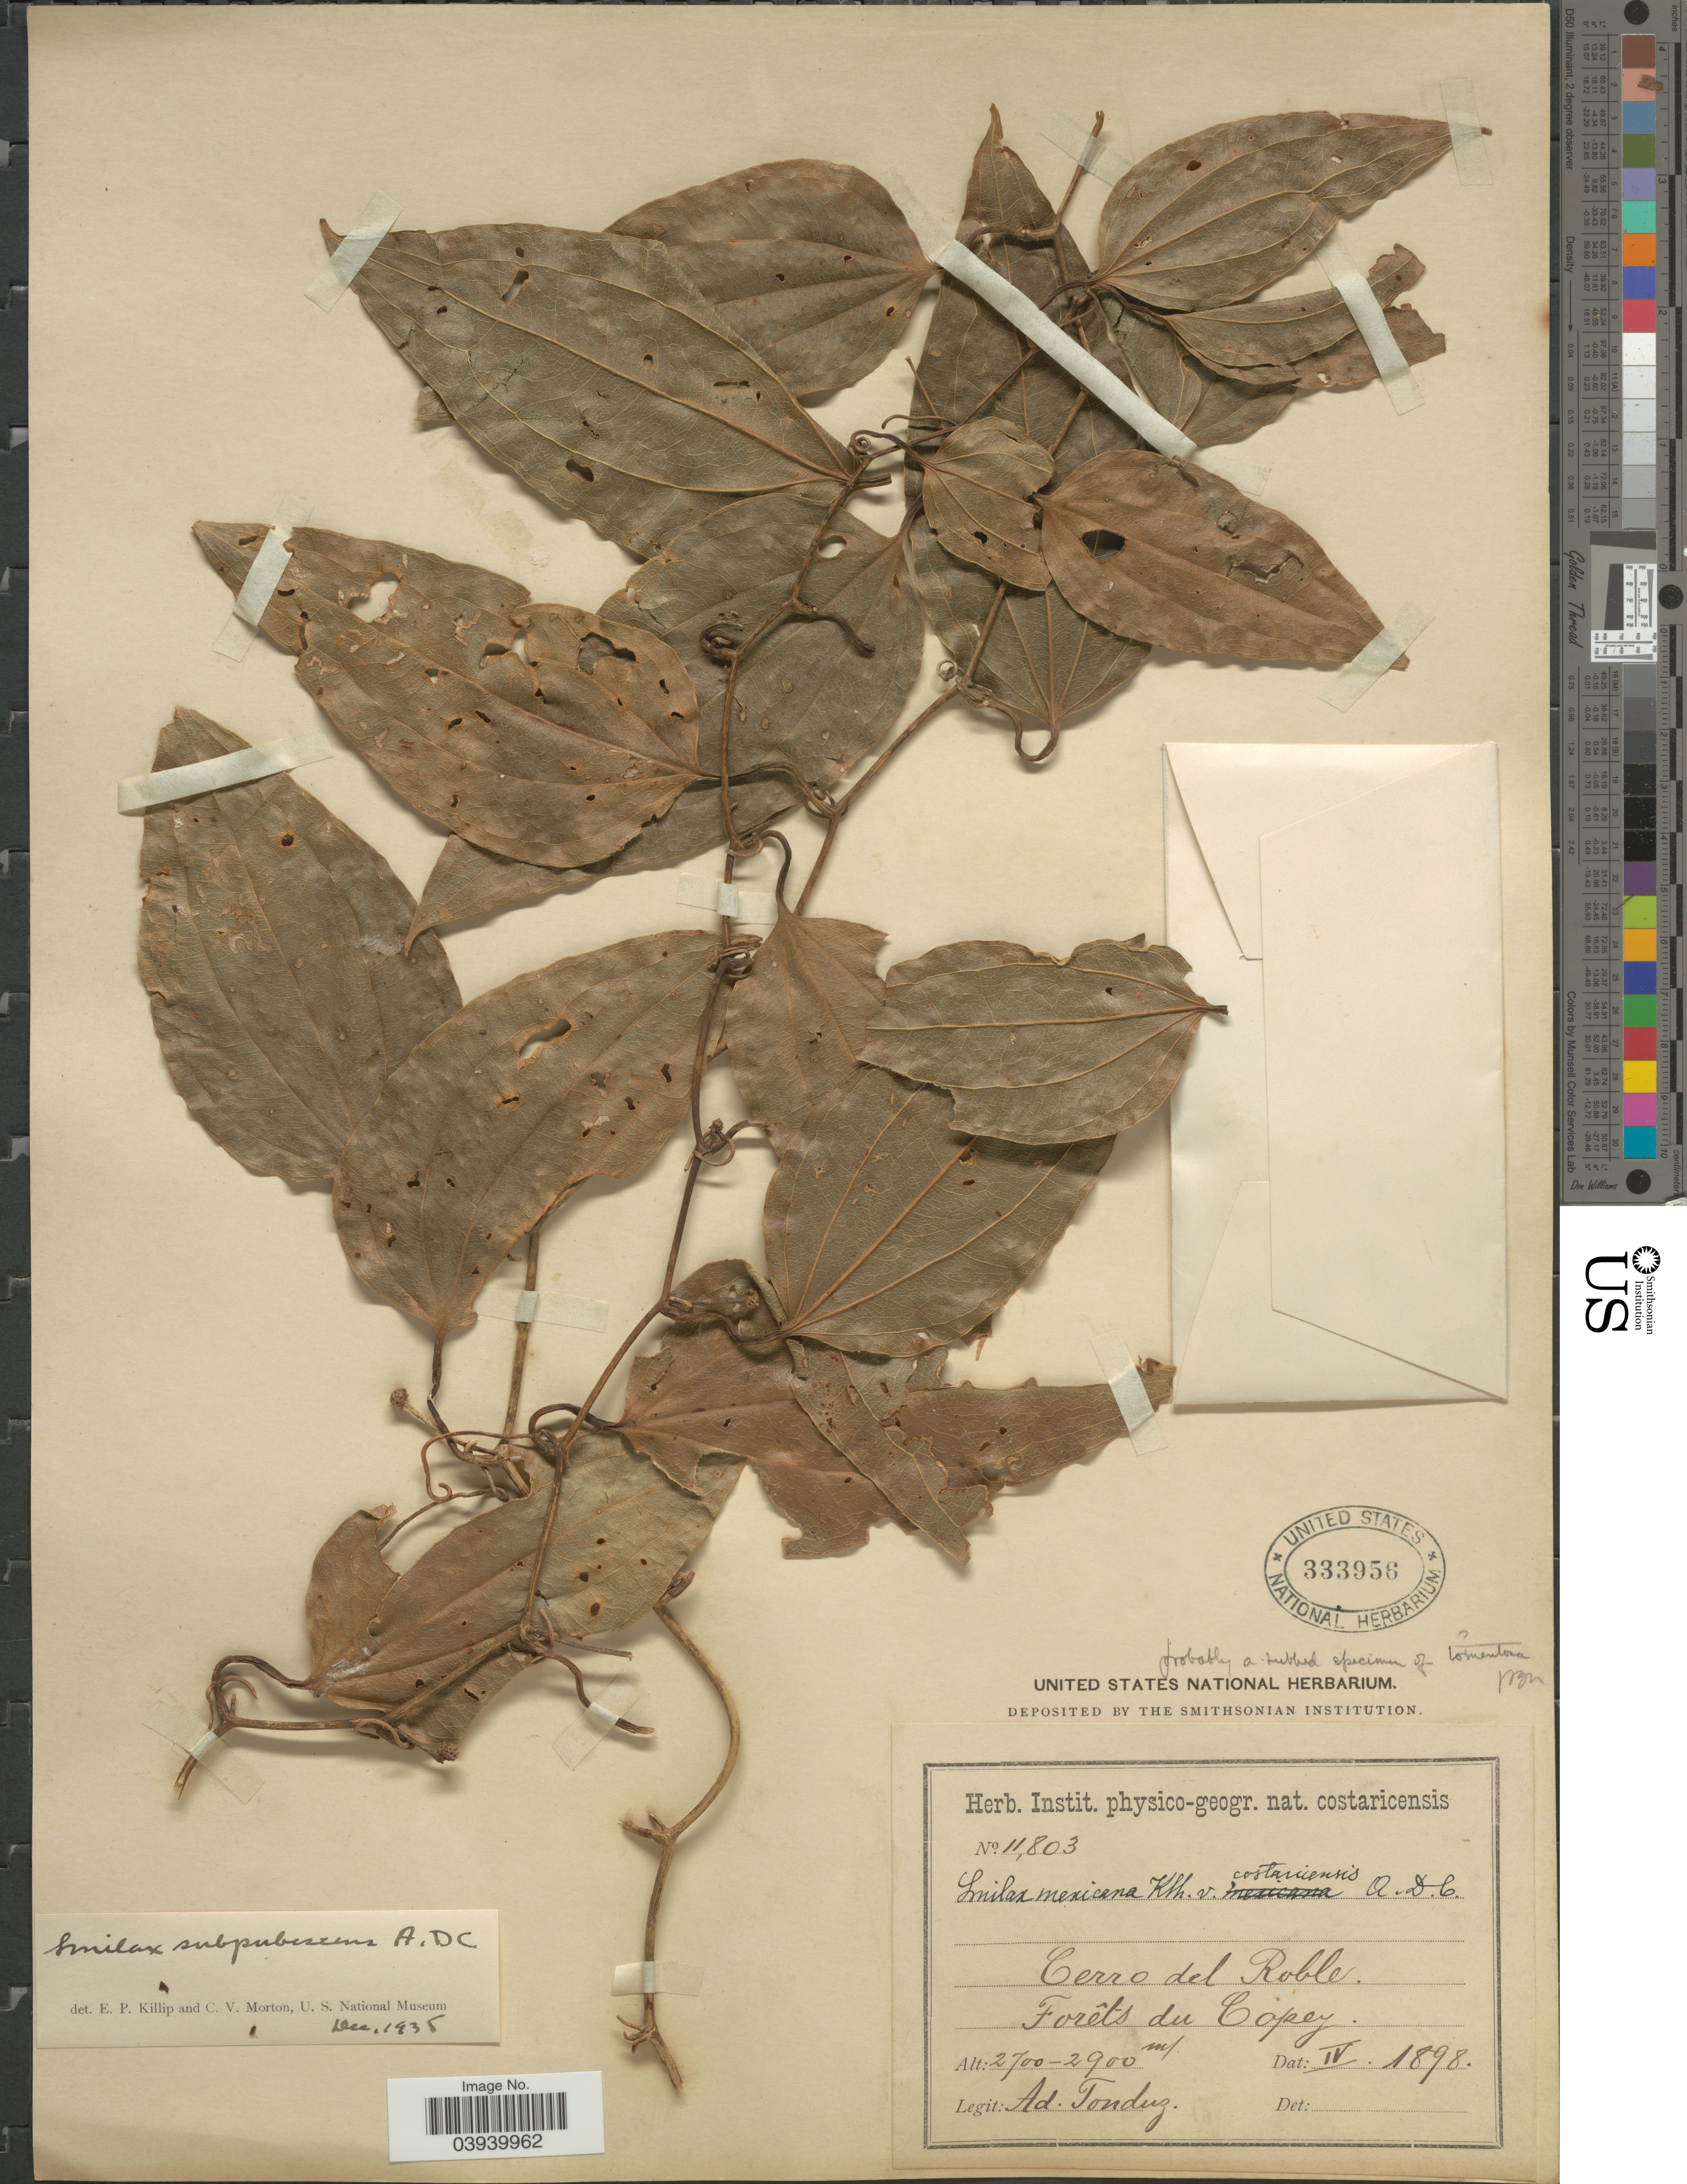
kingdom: Plantae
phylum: Tracheophyta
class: Liliopsida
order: Liliales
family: Smilacaceae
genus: Smilax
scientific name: Smilax subpubescens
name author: A. DC.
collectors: A. Tonduz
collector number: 11803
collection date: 1898-04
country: Costa Rica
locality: Cerro del Roble. Forêts du Copey.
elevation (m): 2700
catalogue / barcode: US 333956